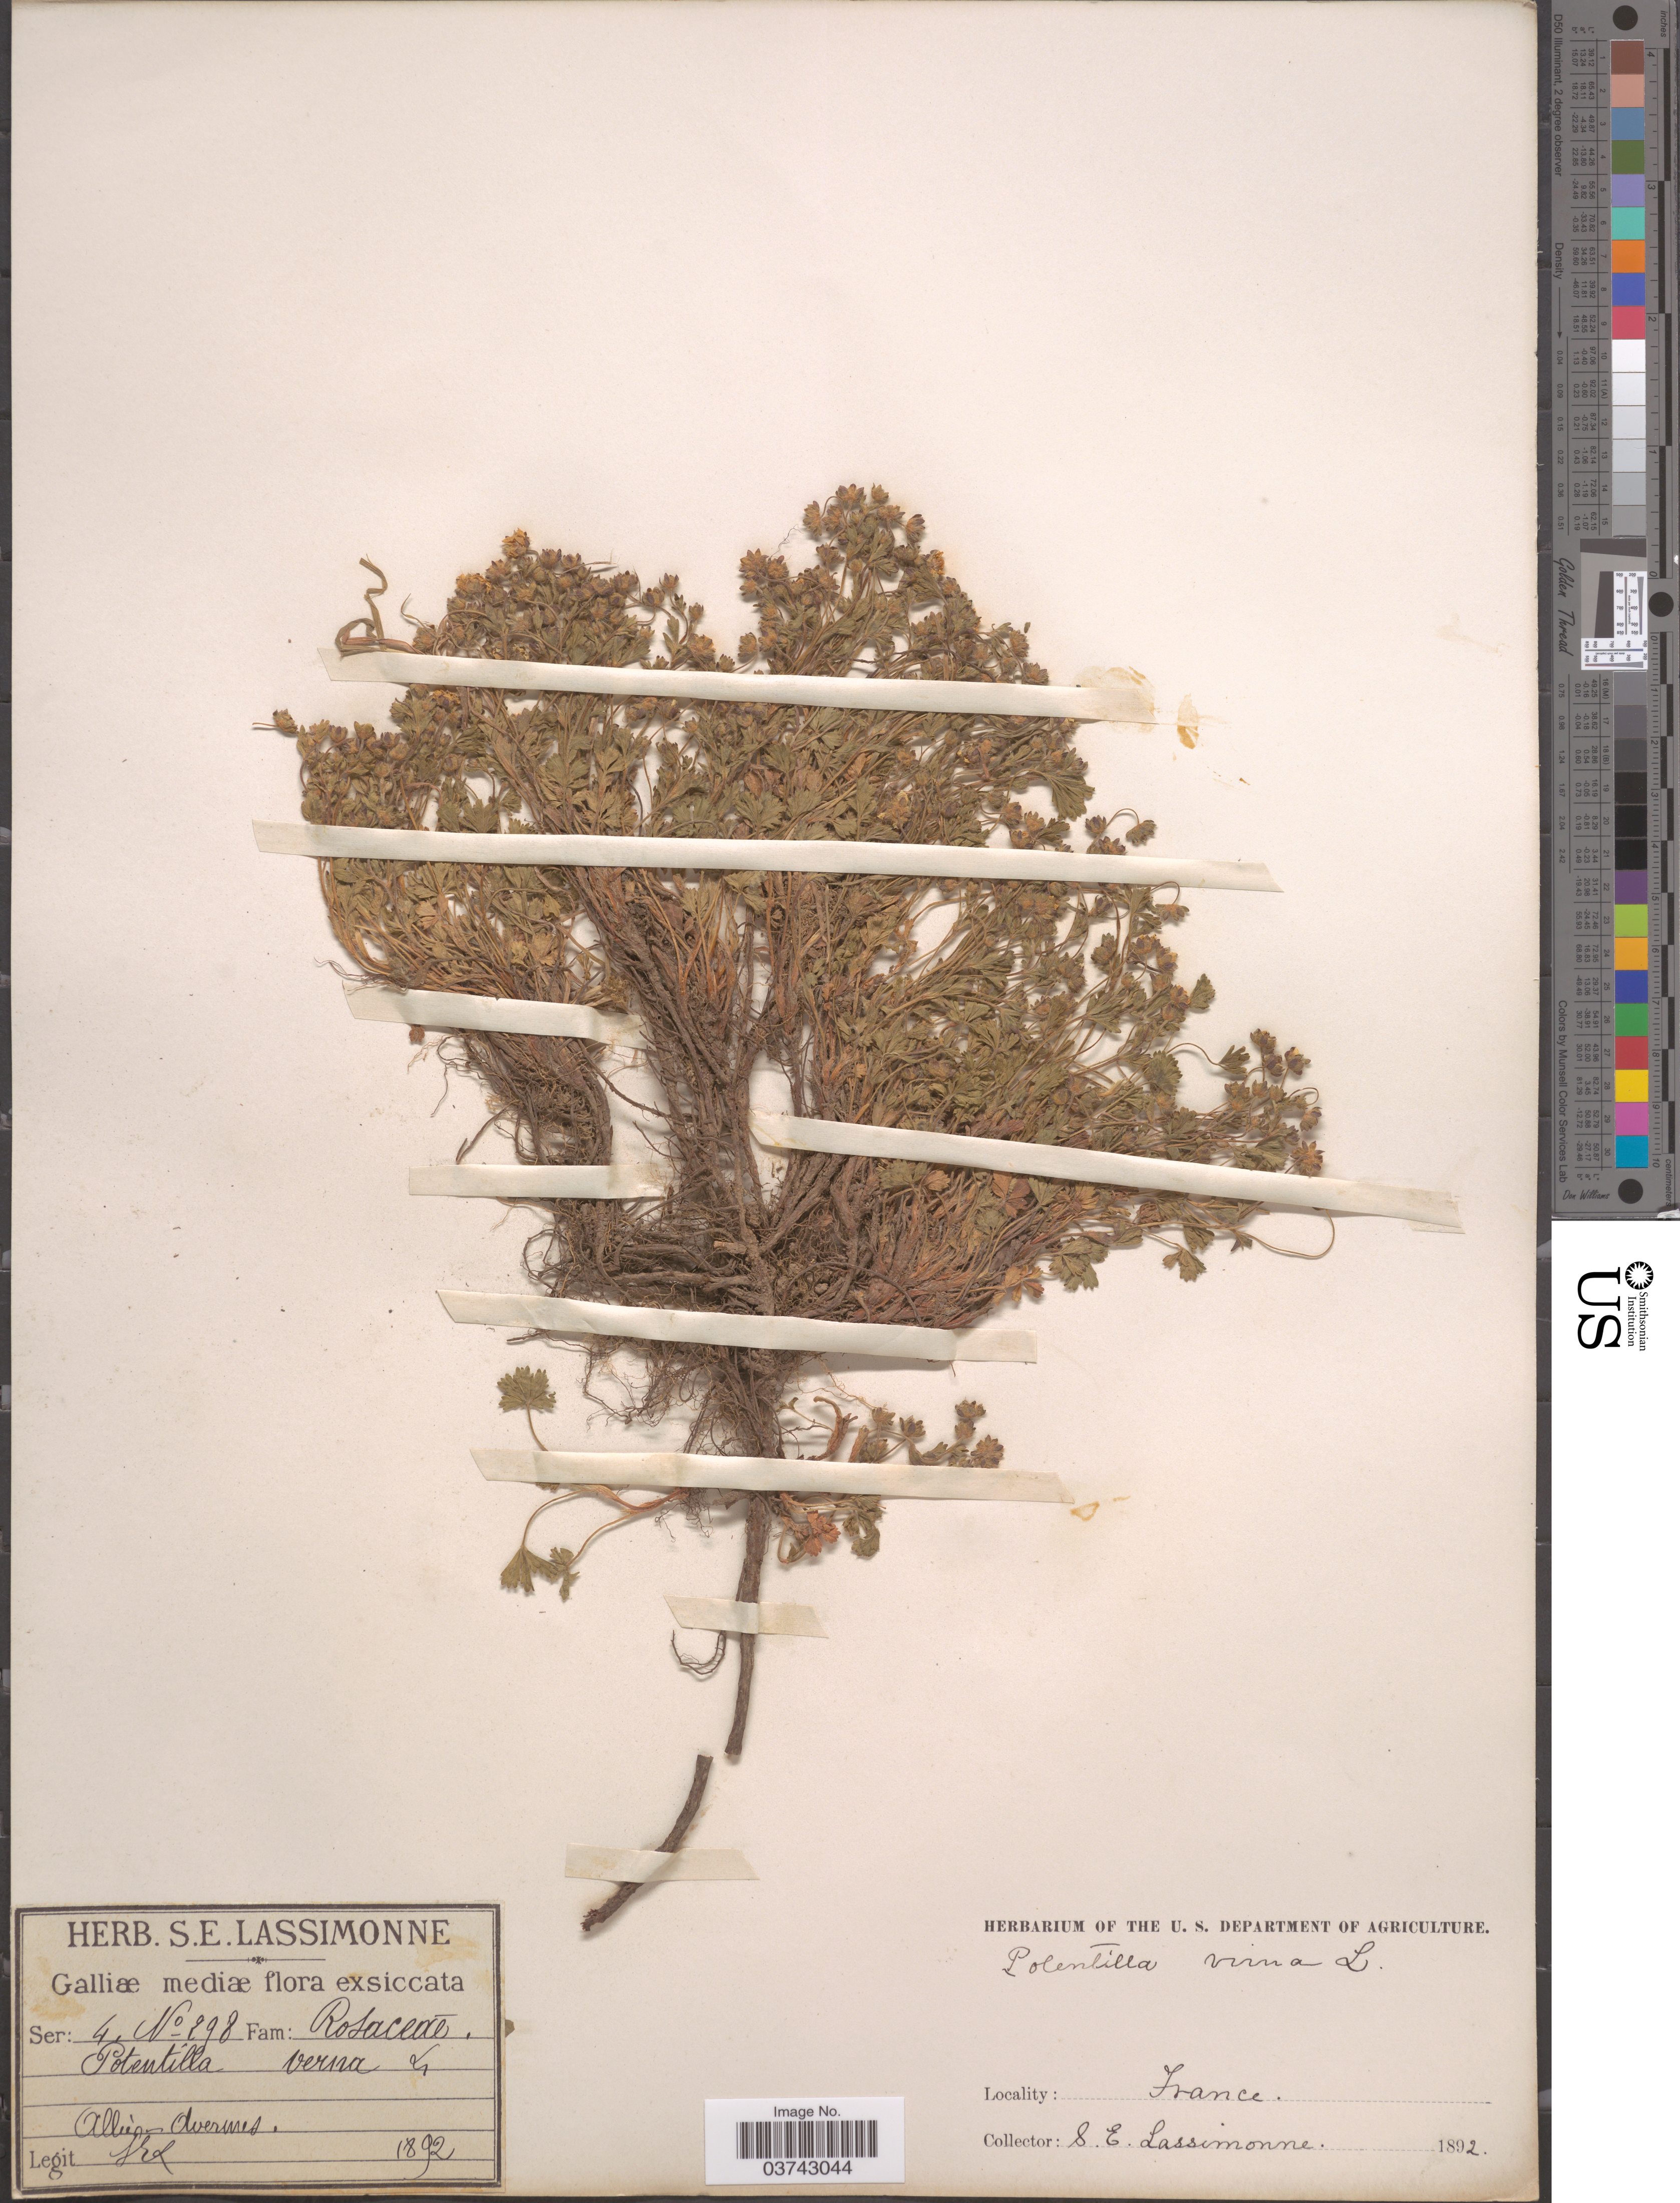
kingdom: Plantae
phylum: Tracheophyta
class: Magnoliopsida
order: Rosales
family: Rosaceae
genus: Potentilla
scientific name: Potentilla verna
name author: L.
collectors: S. Lassimonne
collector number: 298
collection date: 1892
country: France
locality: Galliæ mediæ. Allier Avermes.